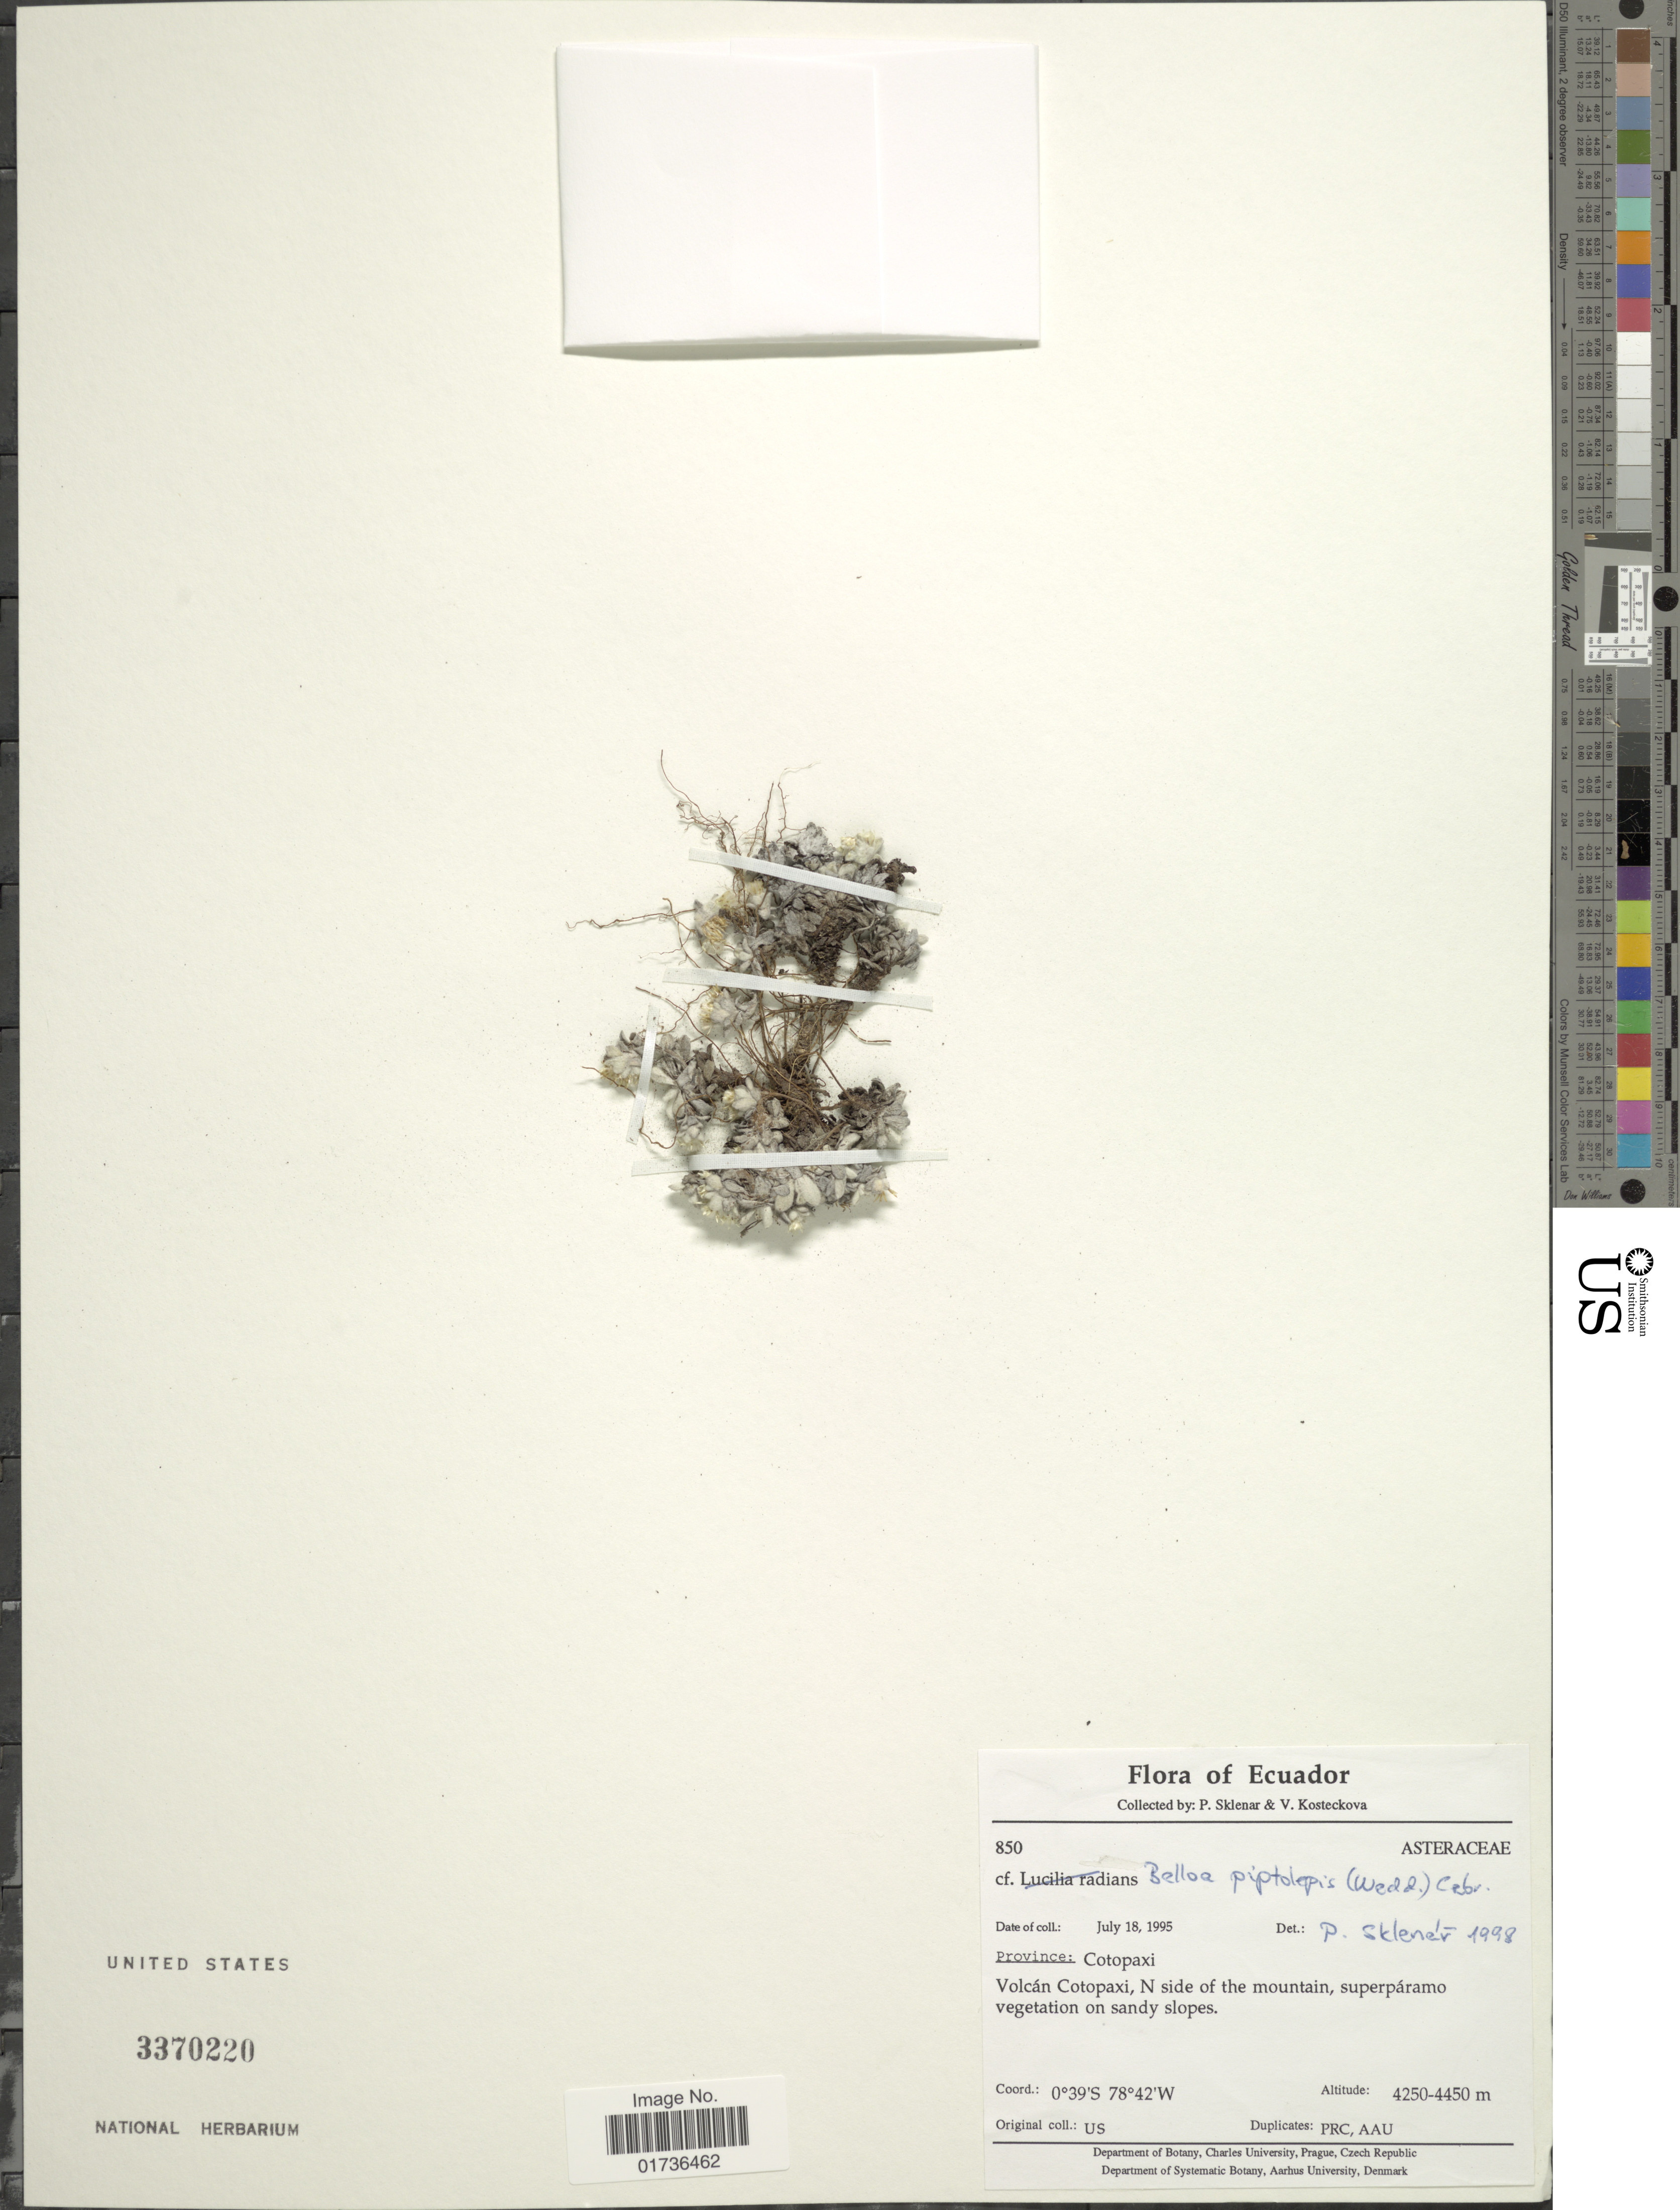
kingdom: Plantae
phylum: Tracheophyta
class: Magnoliopsida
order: Asterales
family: Asteraceae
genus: Mniodes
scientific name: Mniodes piptolepis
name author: (Wedd.) S.E. Freire et al.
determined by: Dillon, M. O.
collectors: P. Sklenár & V. Kosteckova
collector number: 850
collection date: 1995-07-18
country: Ecuador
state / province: Cotopaxi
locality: Volcán Cotopaxi, N side of the mountain, superpáramo vegetation on sandy slopes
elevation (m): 4250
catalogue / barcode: US 3370220